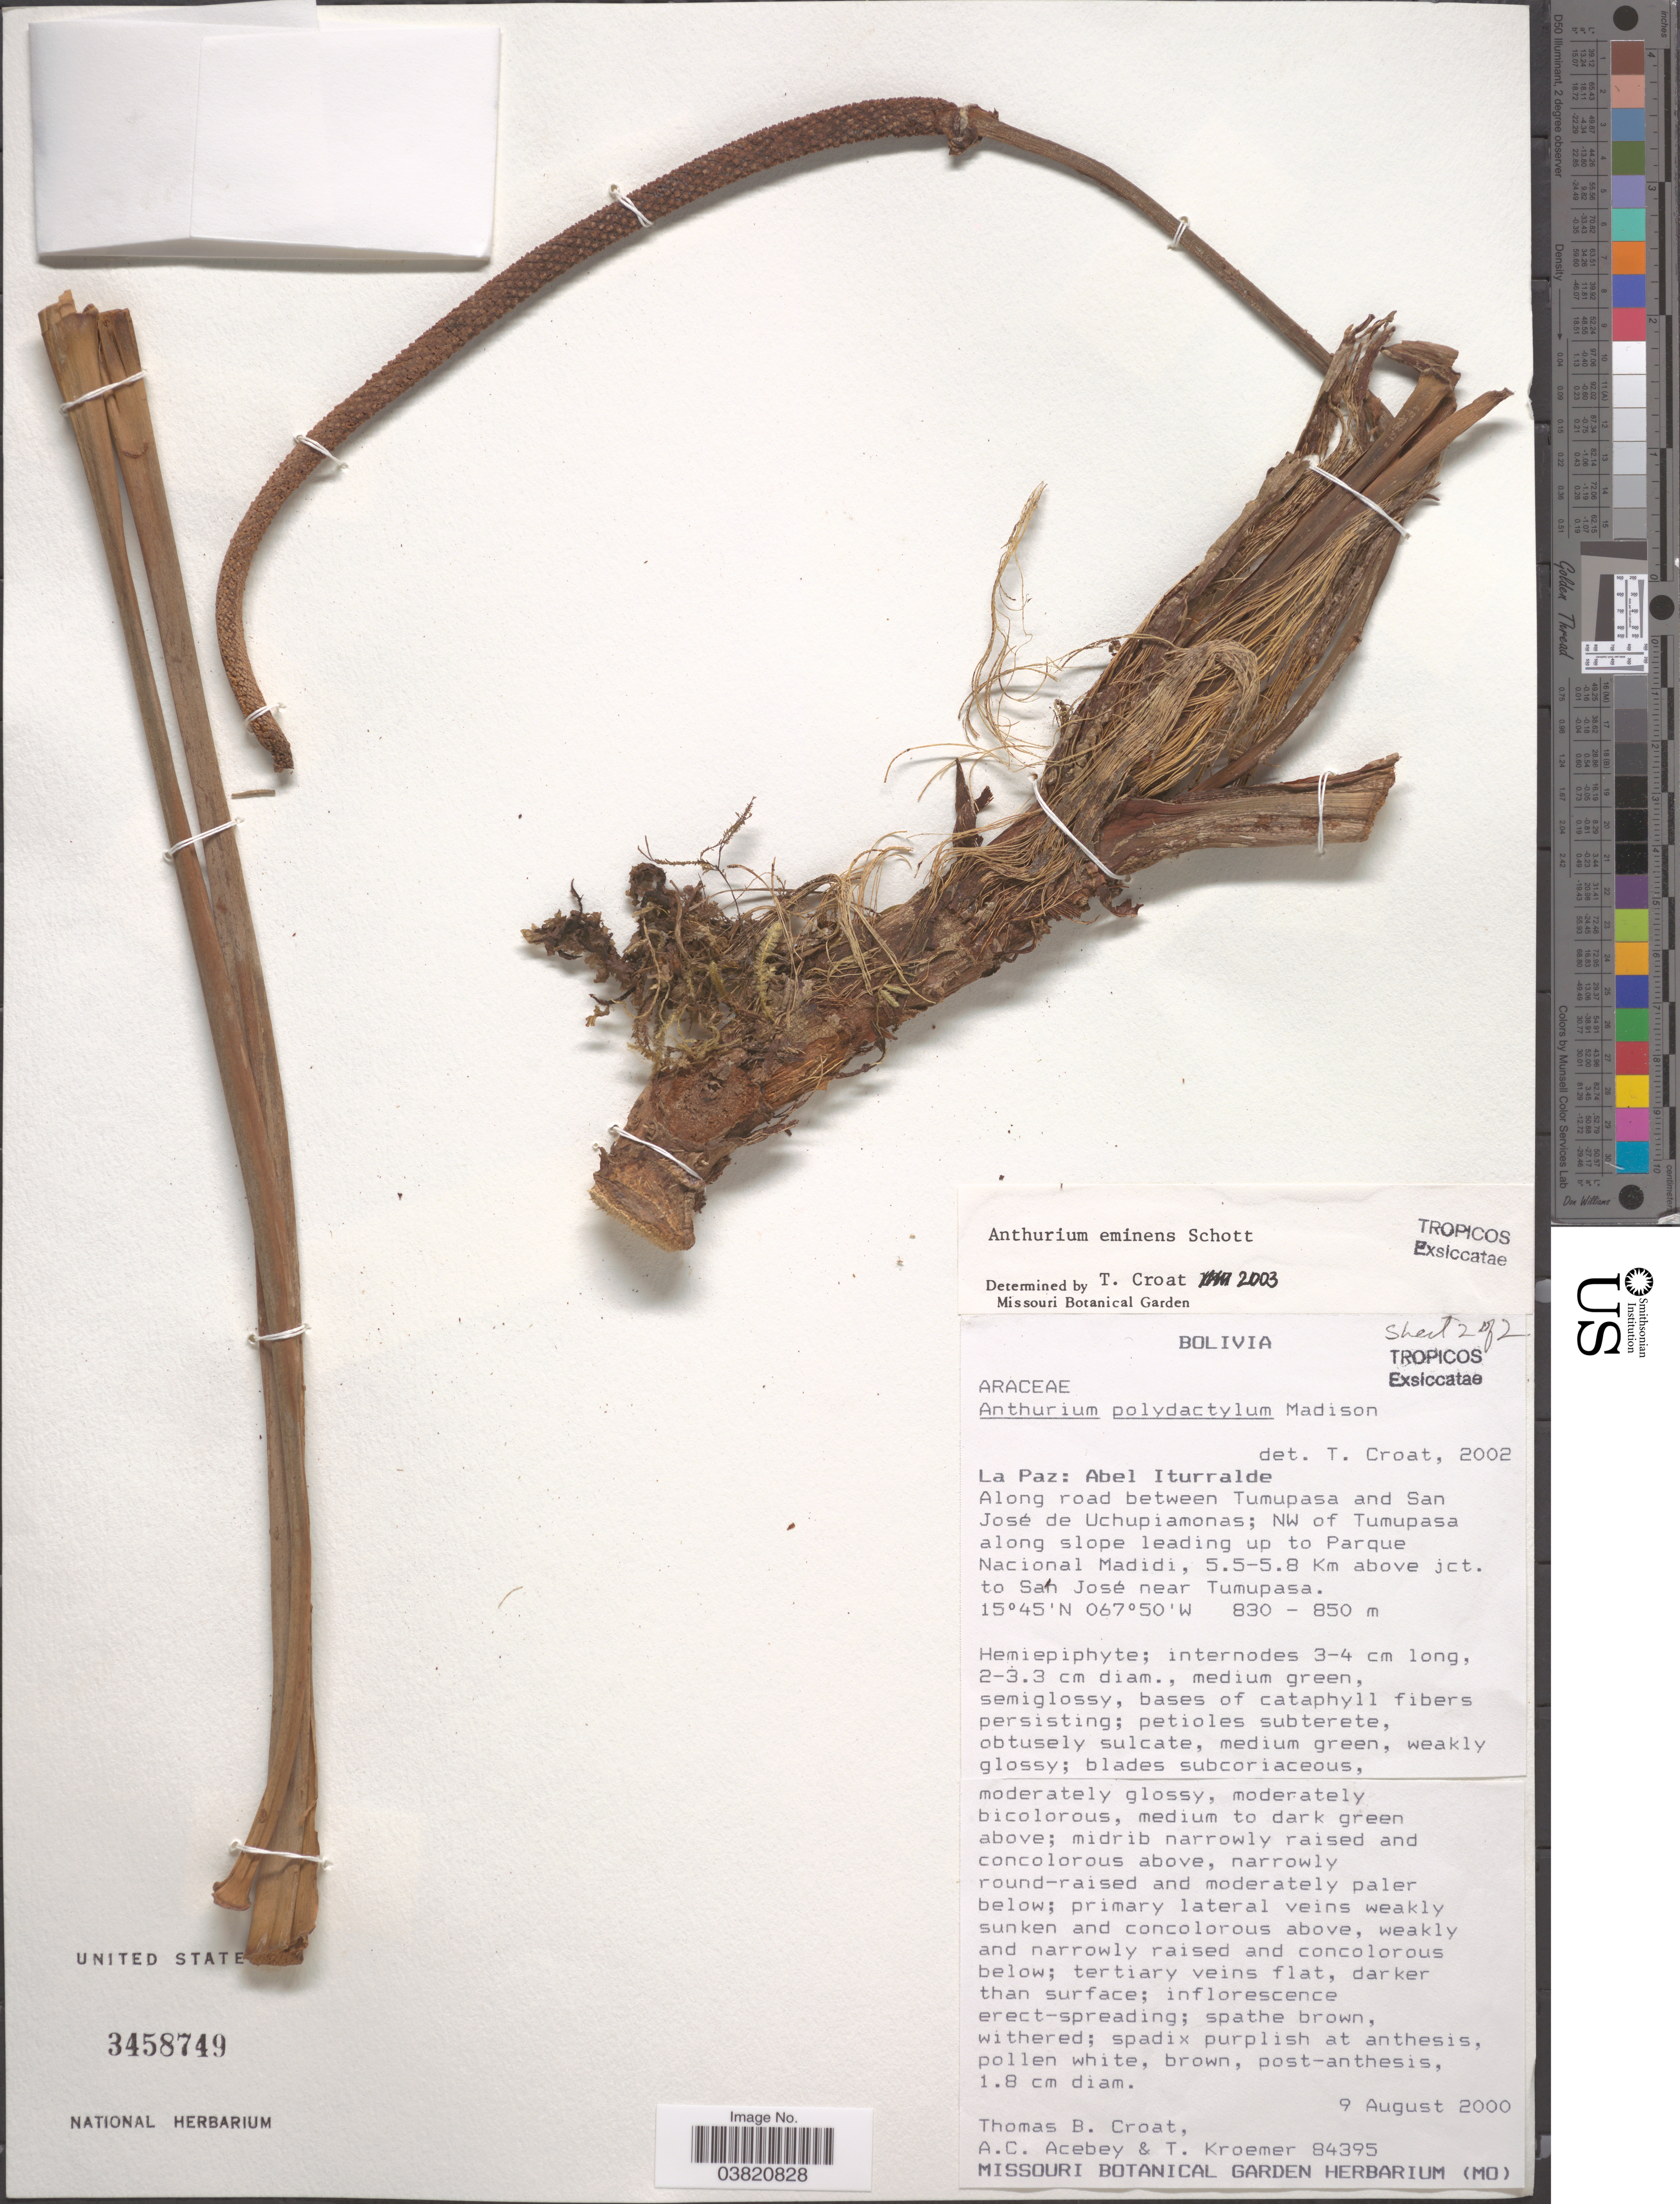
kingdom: Plantae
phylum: Tracheophyta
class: Liliopsida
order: Alismatales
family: Araceae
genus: Anthurium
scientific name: Anthurium eminens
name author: Schott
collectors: T. B. Croat, A. Acebey & T. Kroemer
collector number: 84395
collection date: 2000-08-09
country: Bolivia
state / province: La Paz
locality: Abel Iturralde. Along road between Tumupasa and San José de Uchupiamonas; NW of Tumupasa along slope leading up to Parque Nacional Madidi, 5.5-5.8 Km above jct. to San José near Tumupasa.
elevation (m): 830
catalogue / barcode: US 3458749